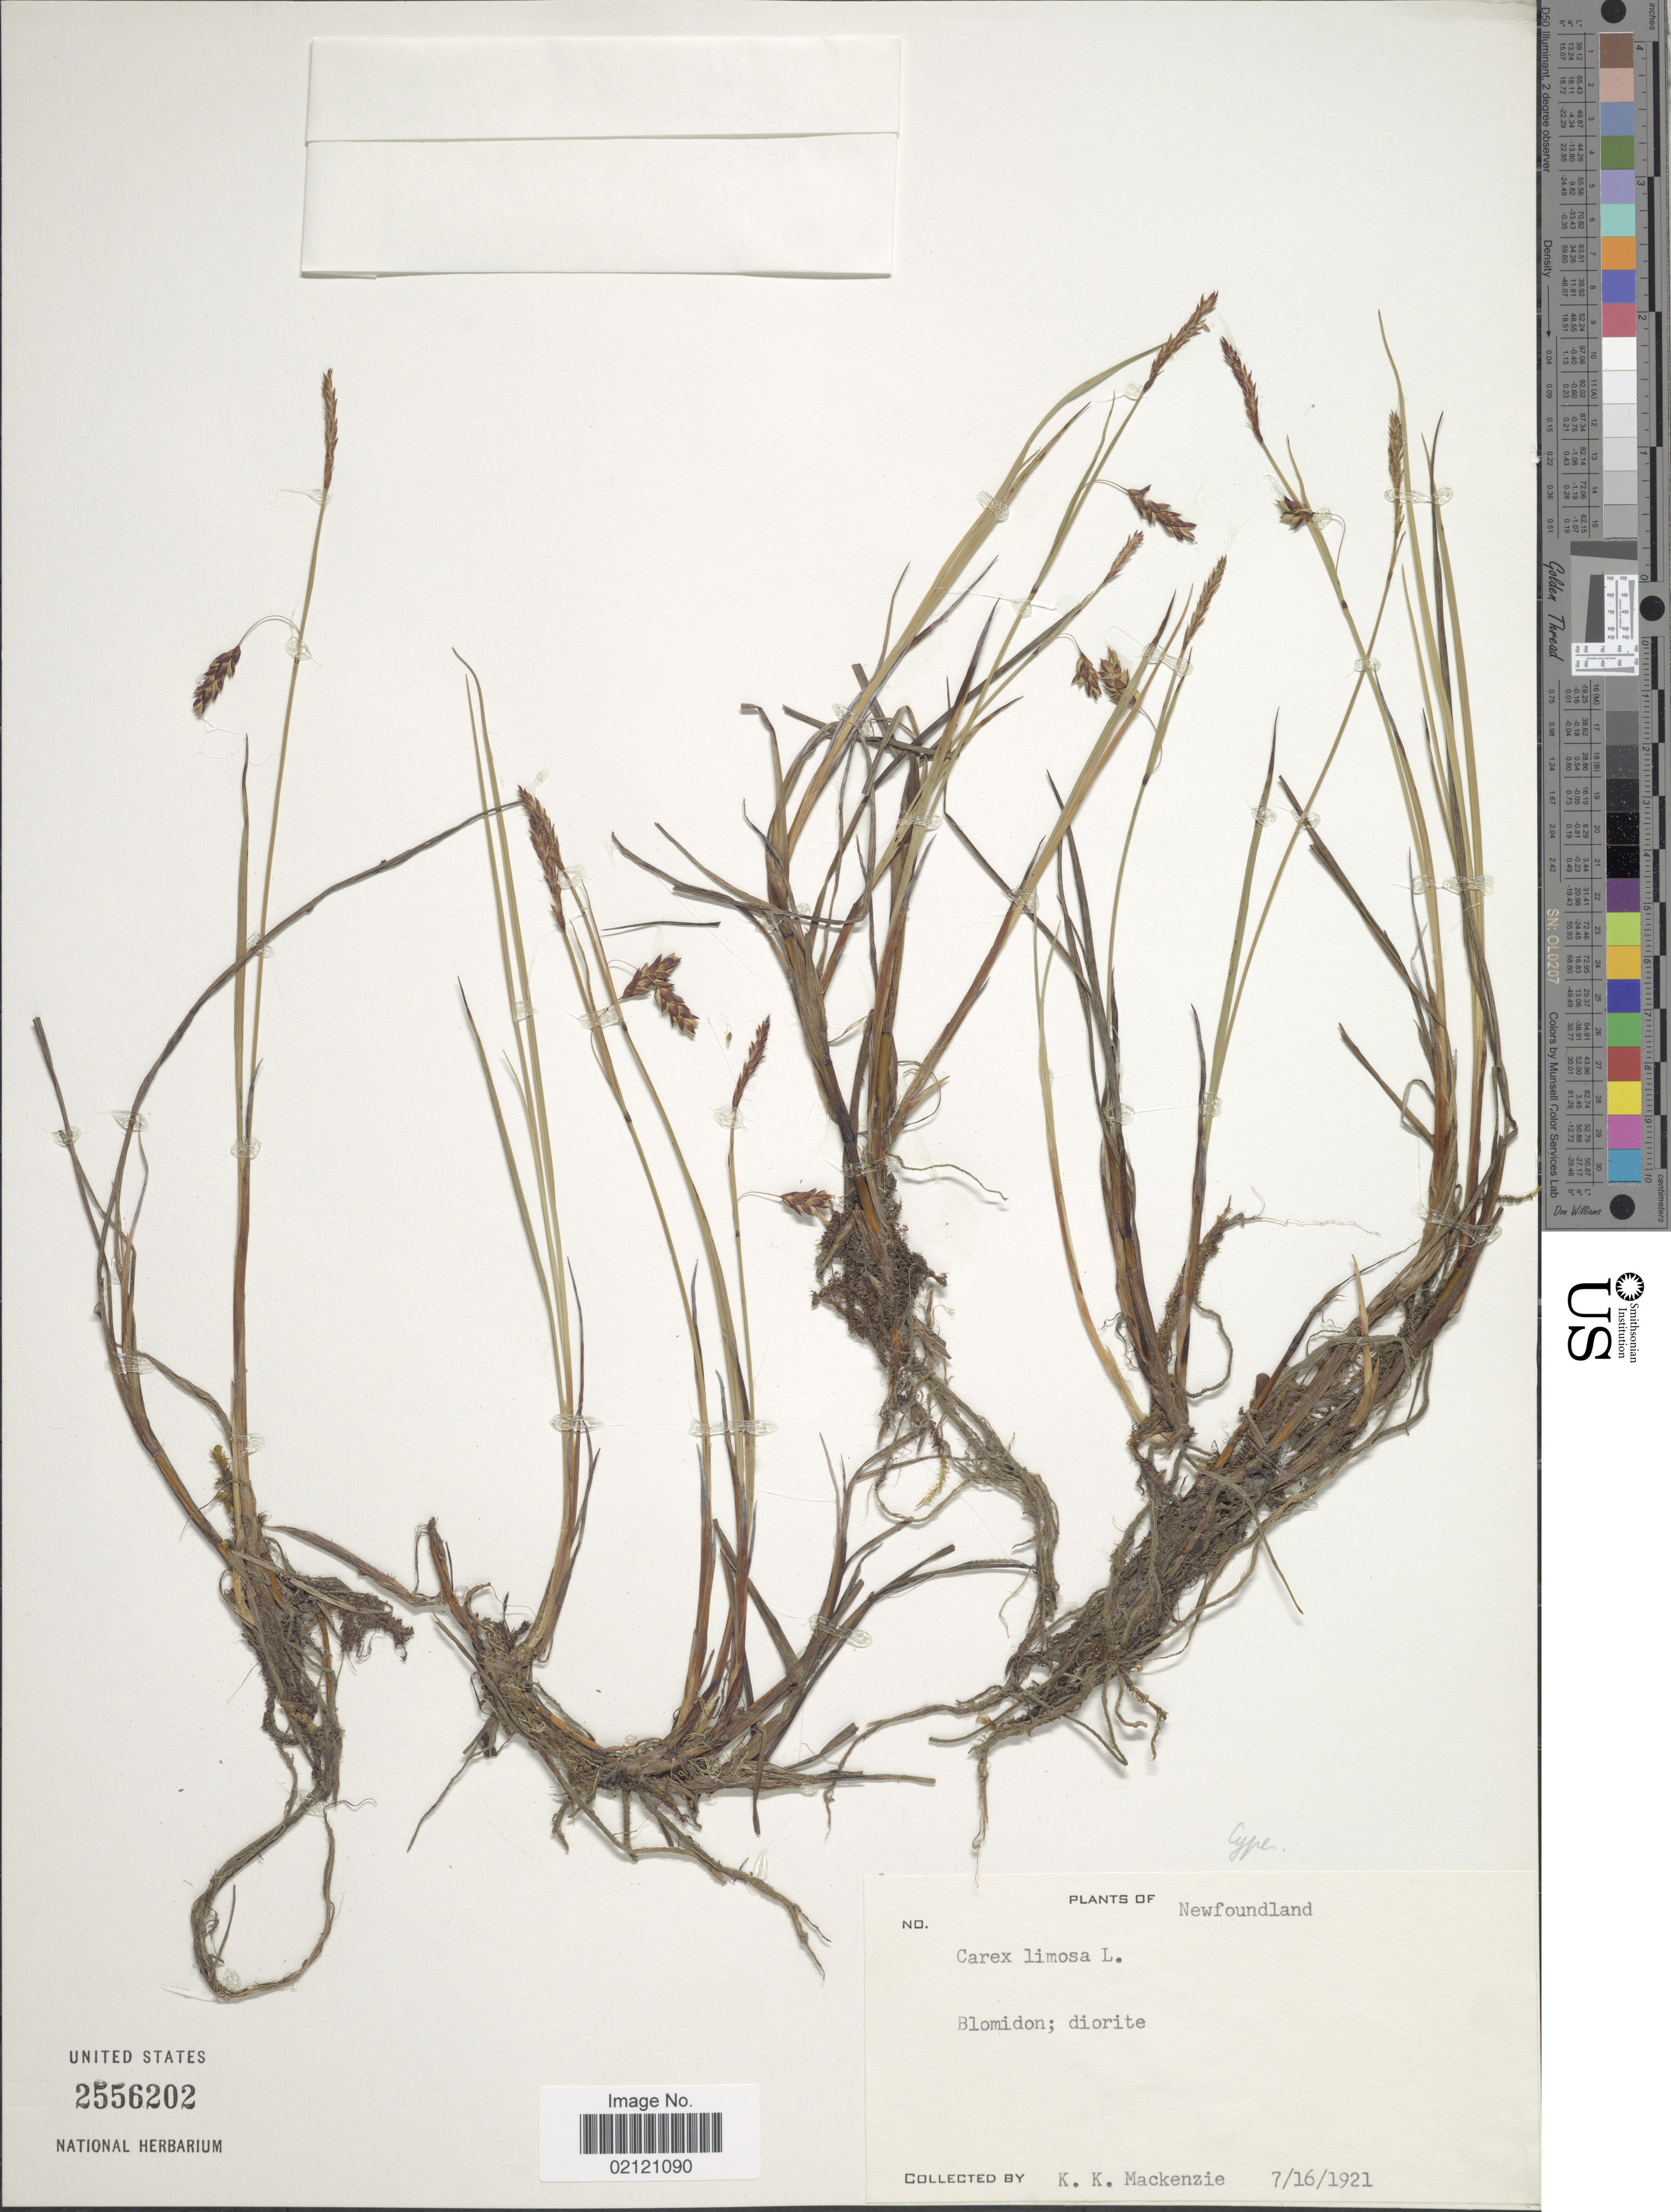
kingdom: Plantae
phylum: Tracheophyta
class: Liliopsida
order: Poales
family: Cyperaceae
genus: Carex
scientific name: Carex limosa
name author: L.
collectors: K. K. Mackenzie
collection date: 1921-07-16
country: Canada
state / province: Newfoundland and Labrador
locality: Blomidon, diorite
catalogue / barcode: US 2556202